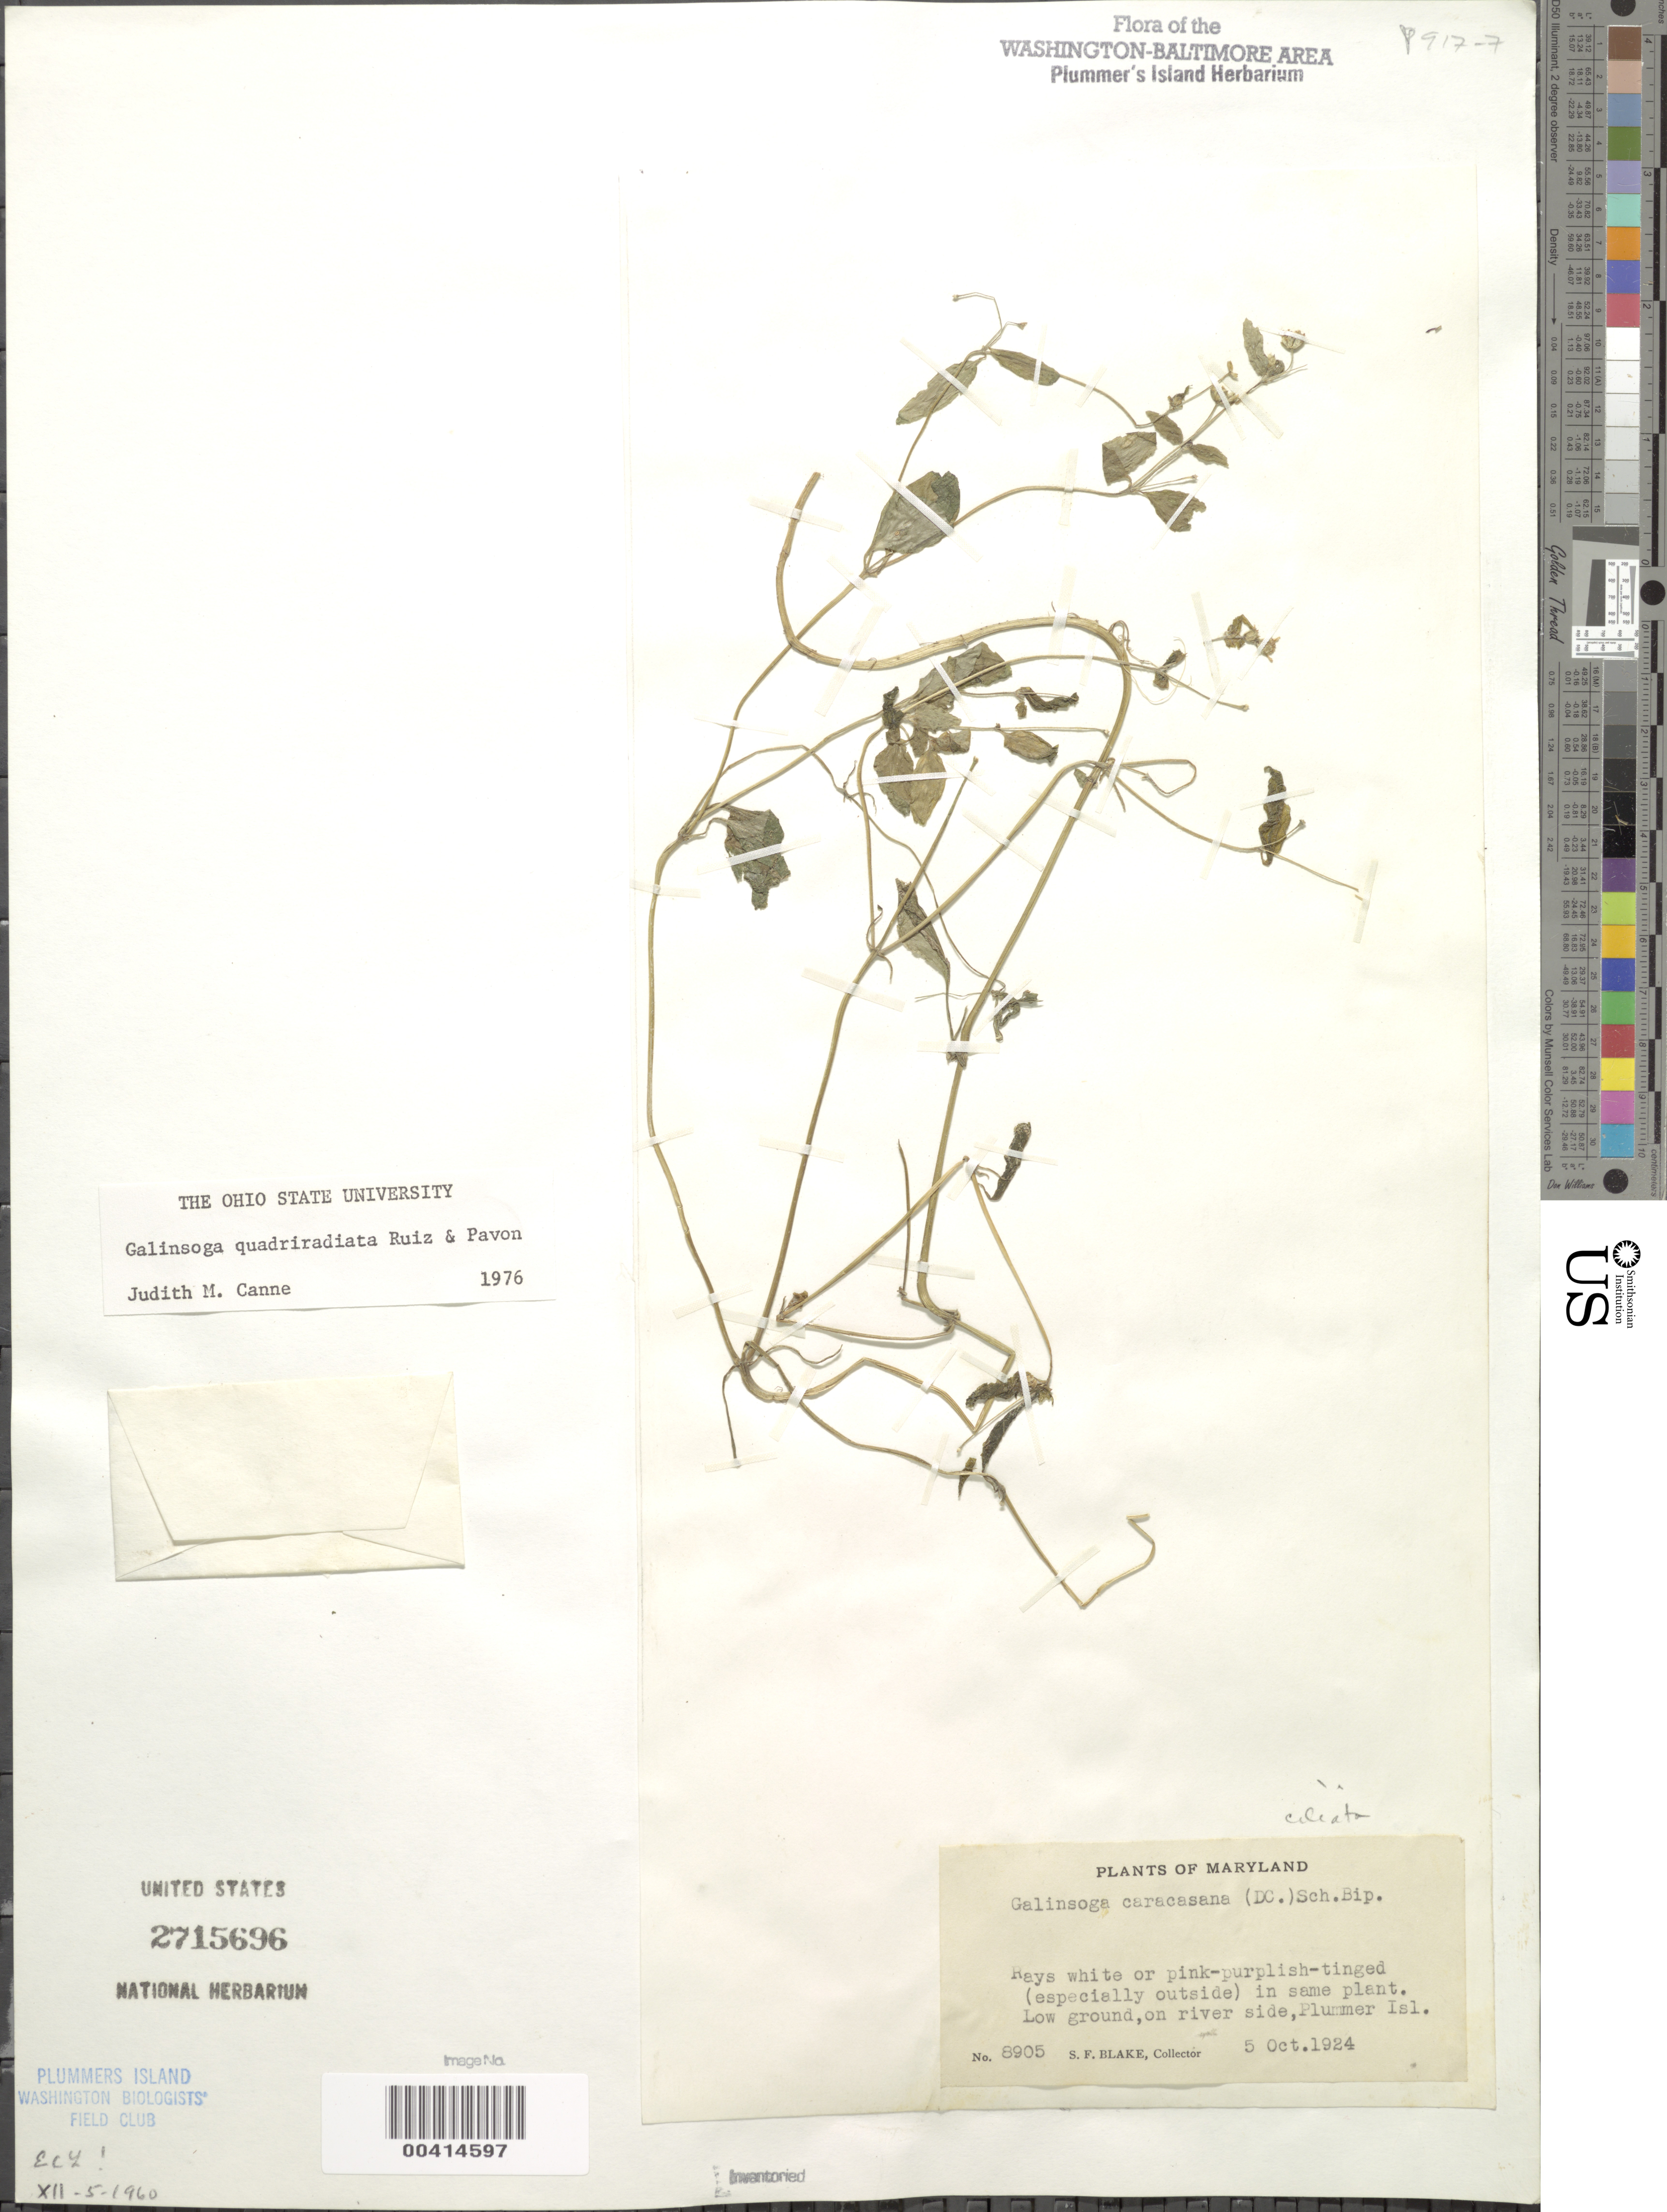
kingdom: Plantae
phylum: Tracheophyta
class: Magnoliopsida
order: Asterales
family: Asteraceae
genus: Galinsoga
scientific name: Galinsoga quadriradiata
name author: Ruiz & Pav.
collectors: S. Blake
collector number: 8905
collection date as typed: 05 Oct 1924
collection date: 1924-10-05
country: United States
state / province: Maryland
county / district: Montgomery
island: Plummers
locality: Plummer's Island, on River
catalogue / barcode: US 2715696